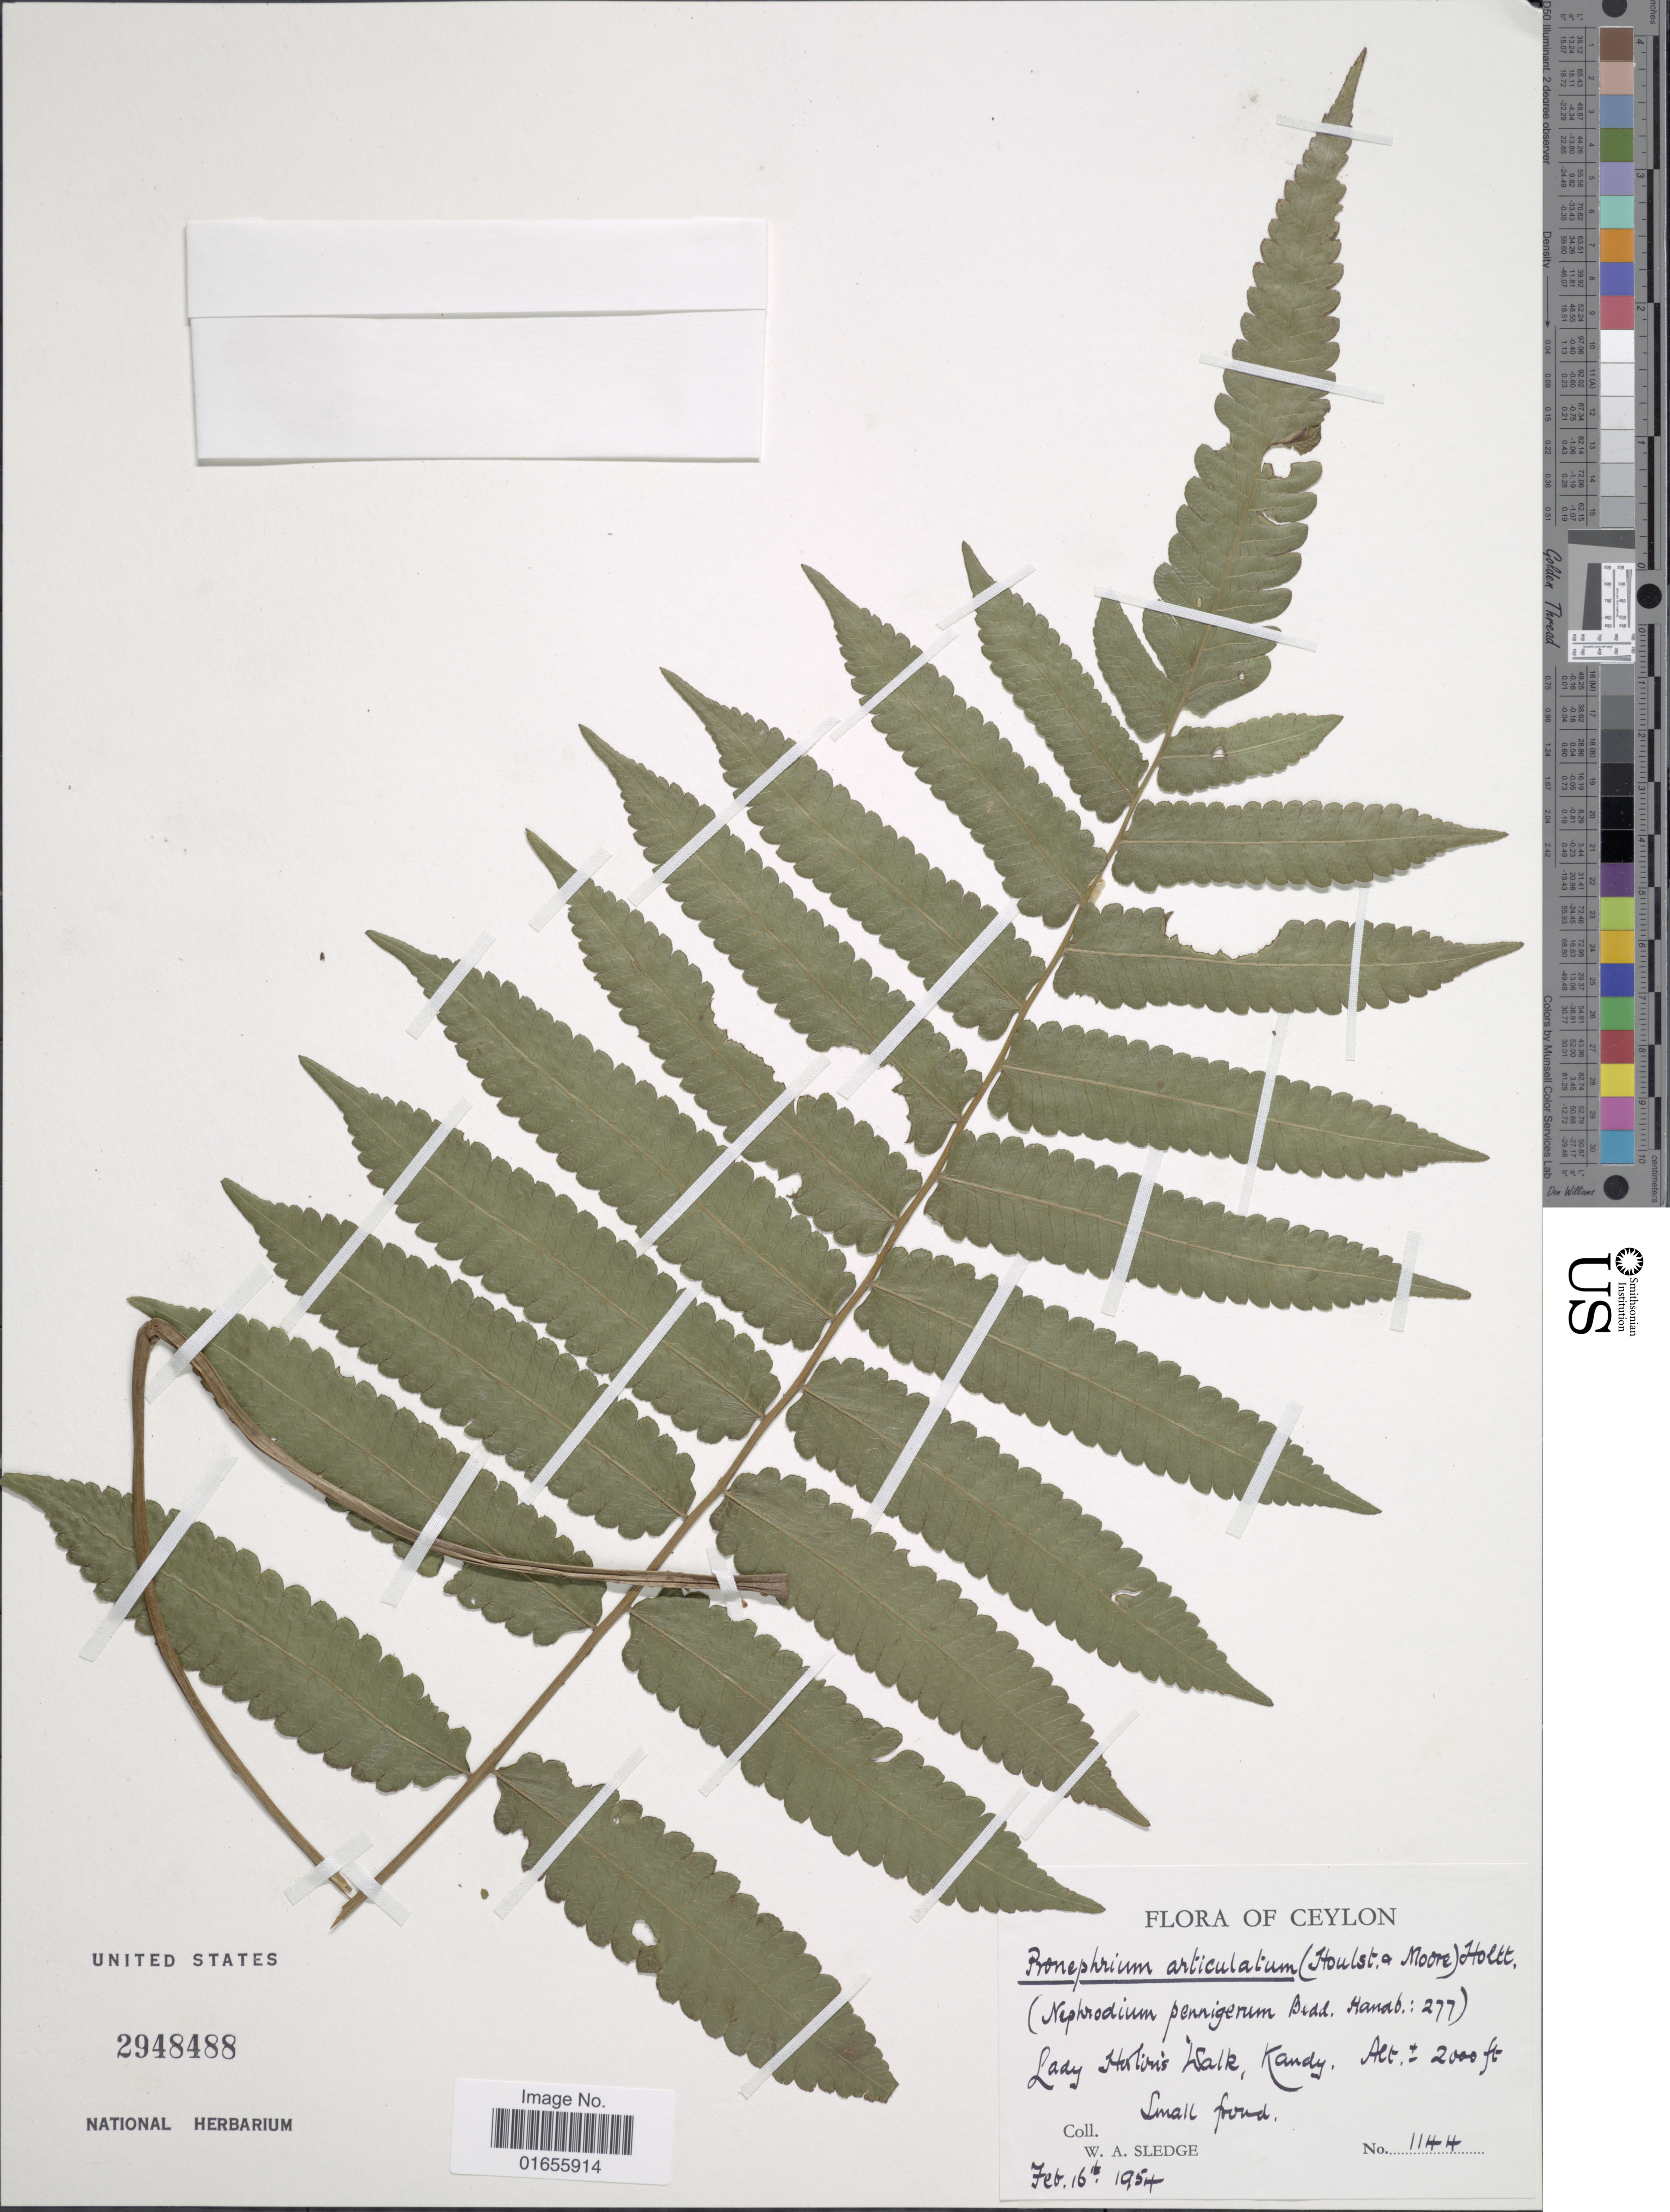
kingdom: Plantae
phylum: Tracheophyta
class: Polypodiopsida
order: Polypodiales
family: Thelypteridaceae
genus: Pronephrium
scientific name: Pronephrium articulatum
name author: (Houlston & T. Moore) Holttum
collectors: W. A. Sledge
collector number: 1144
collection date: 1954-02-16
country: Sri Lanka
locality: Ceylon, Lady Halin's Walk, Kandy [interpreted]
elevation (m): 610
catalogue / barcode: US 2948488